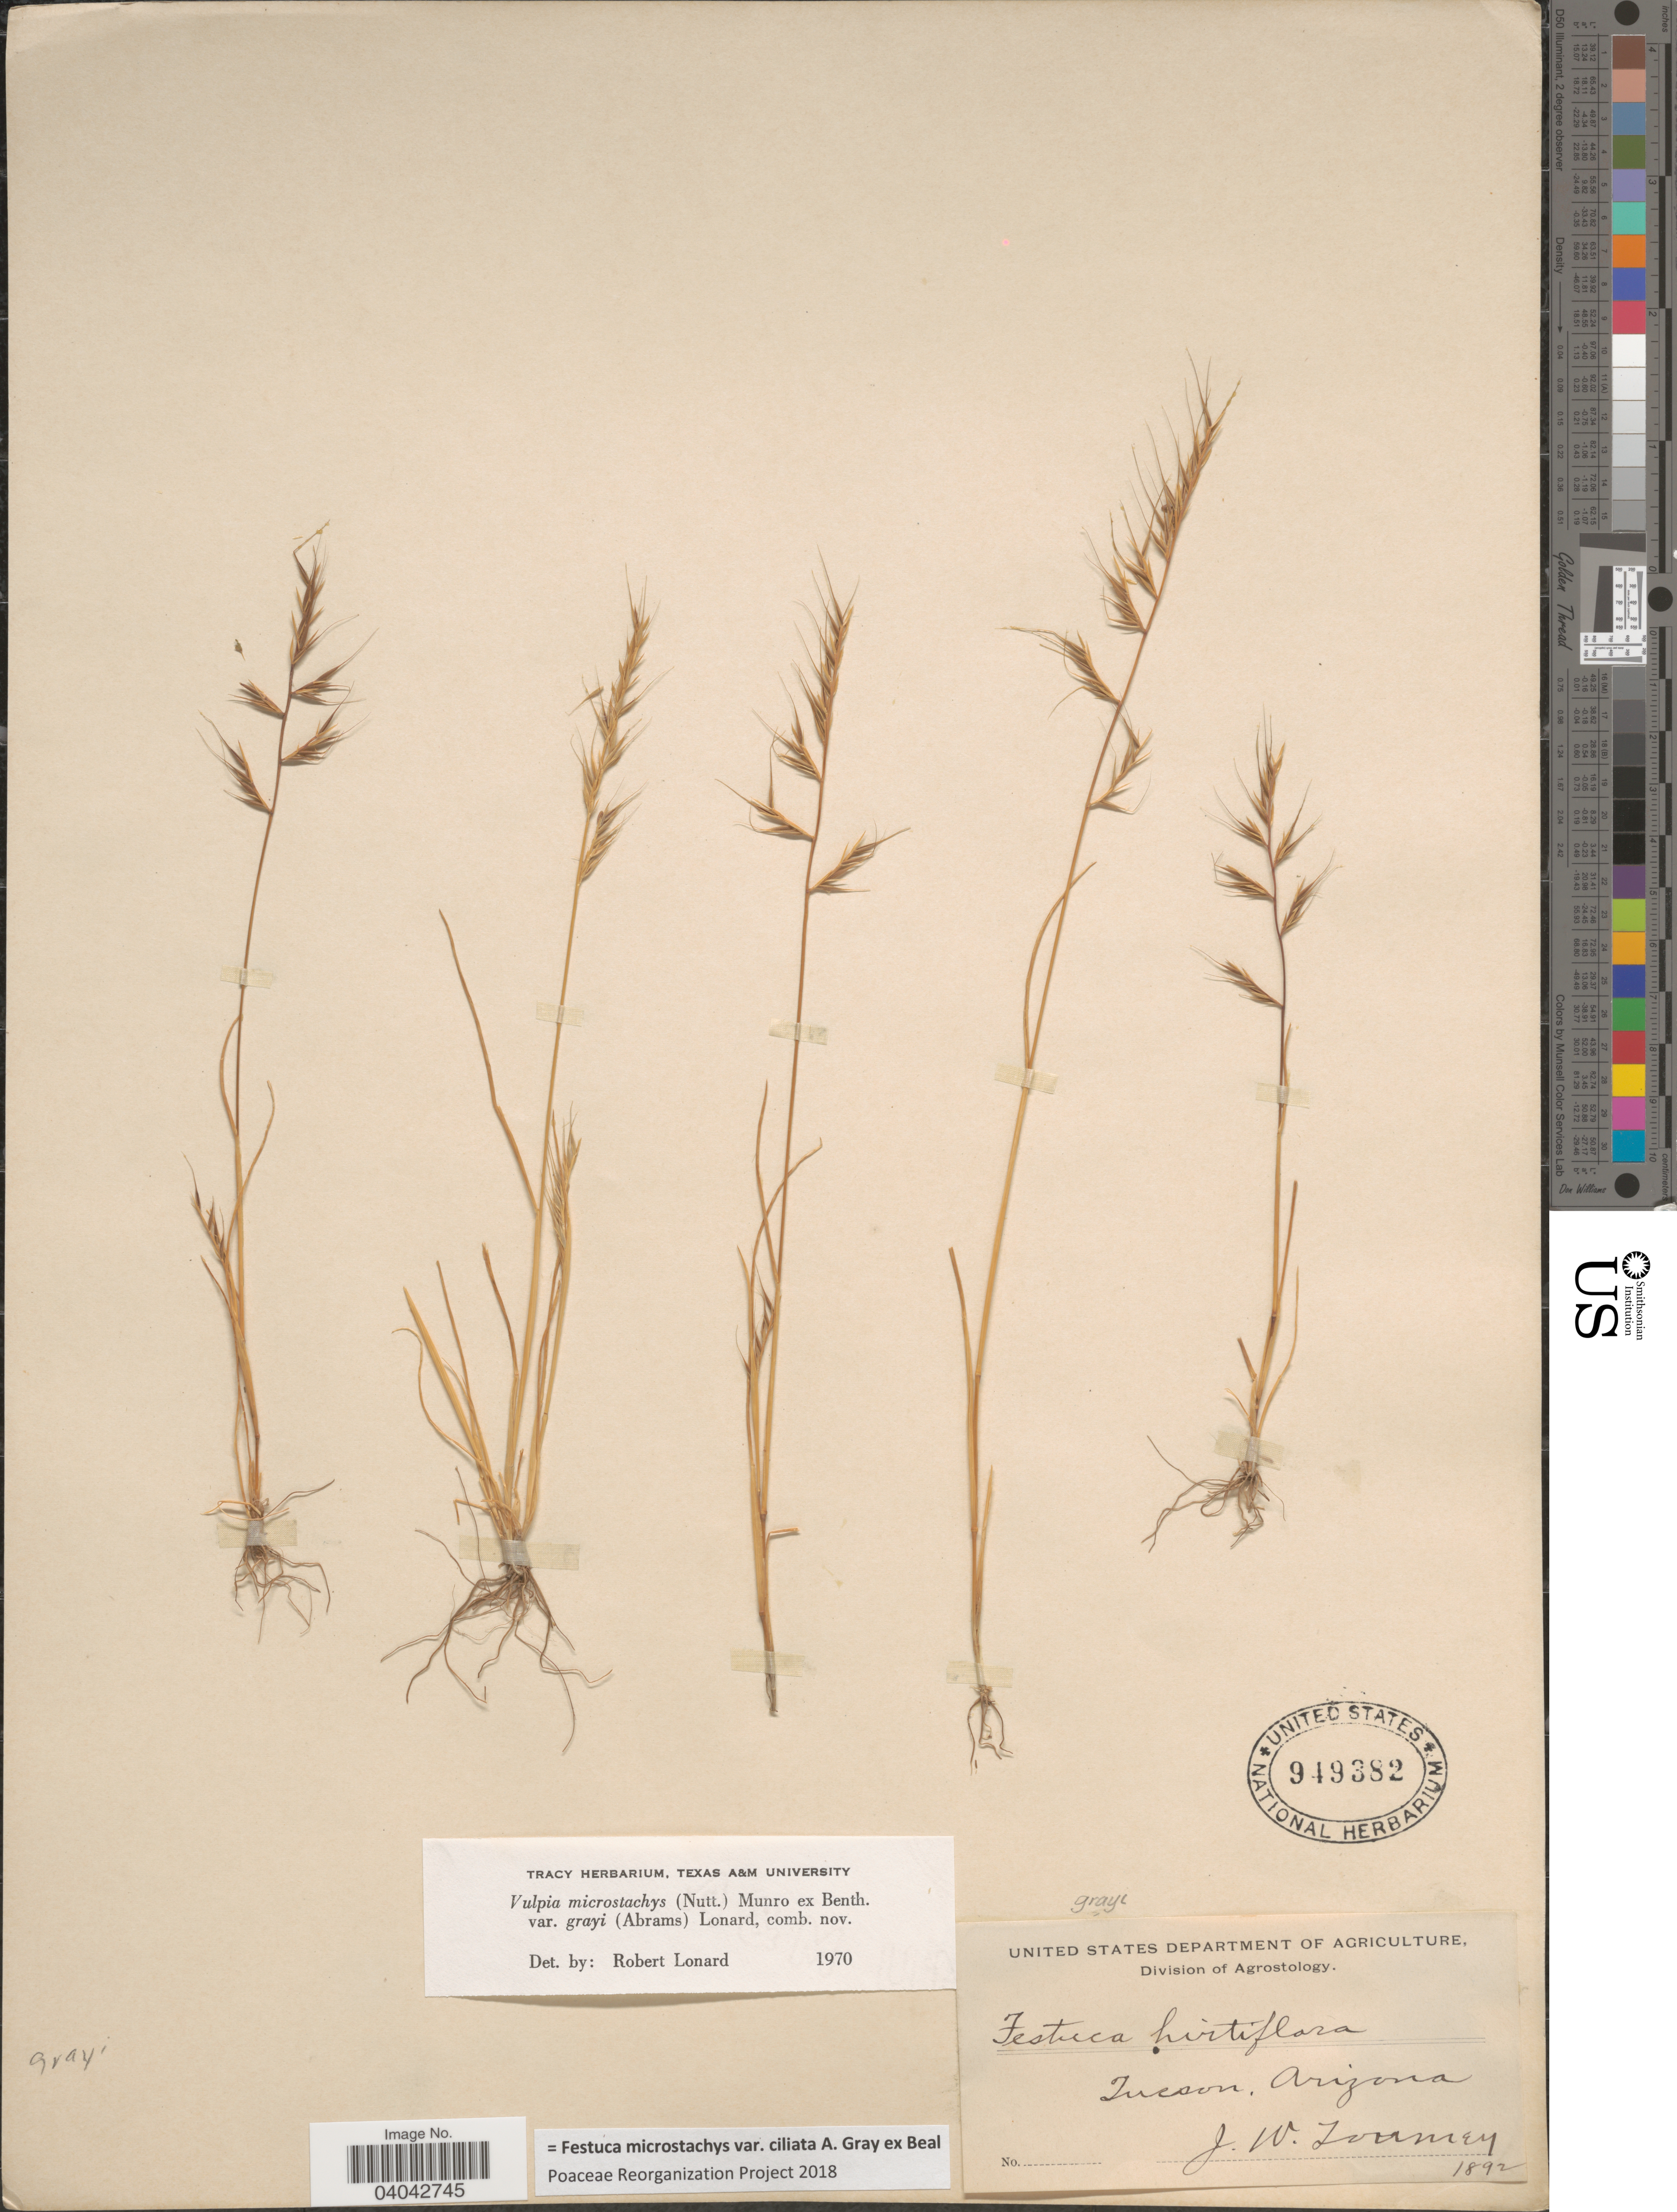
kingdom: Plantae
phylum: Tracheophyta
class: Liliopsida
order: Poales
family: Poaceae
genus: Festuca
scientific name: Festuca microstachys var. ciliata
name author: A. Gray ex W.J. Beal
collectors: J. W. Toumey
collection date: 1892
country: United States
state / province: Arizona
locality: Tucson.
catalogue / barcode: US 949382